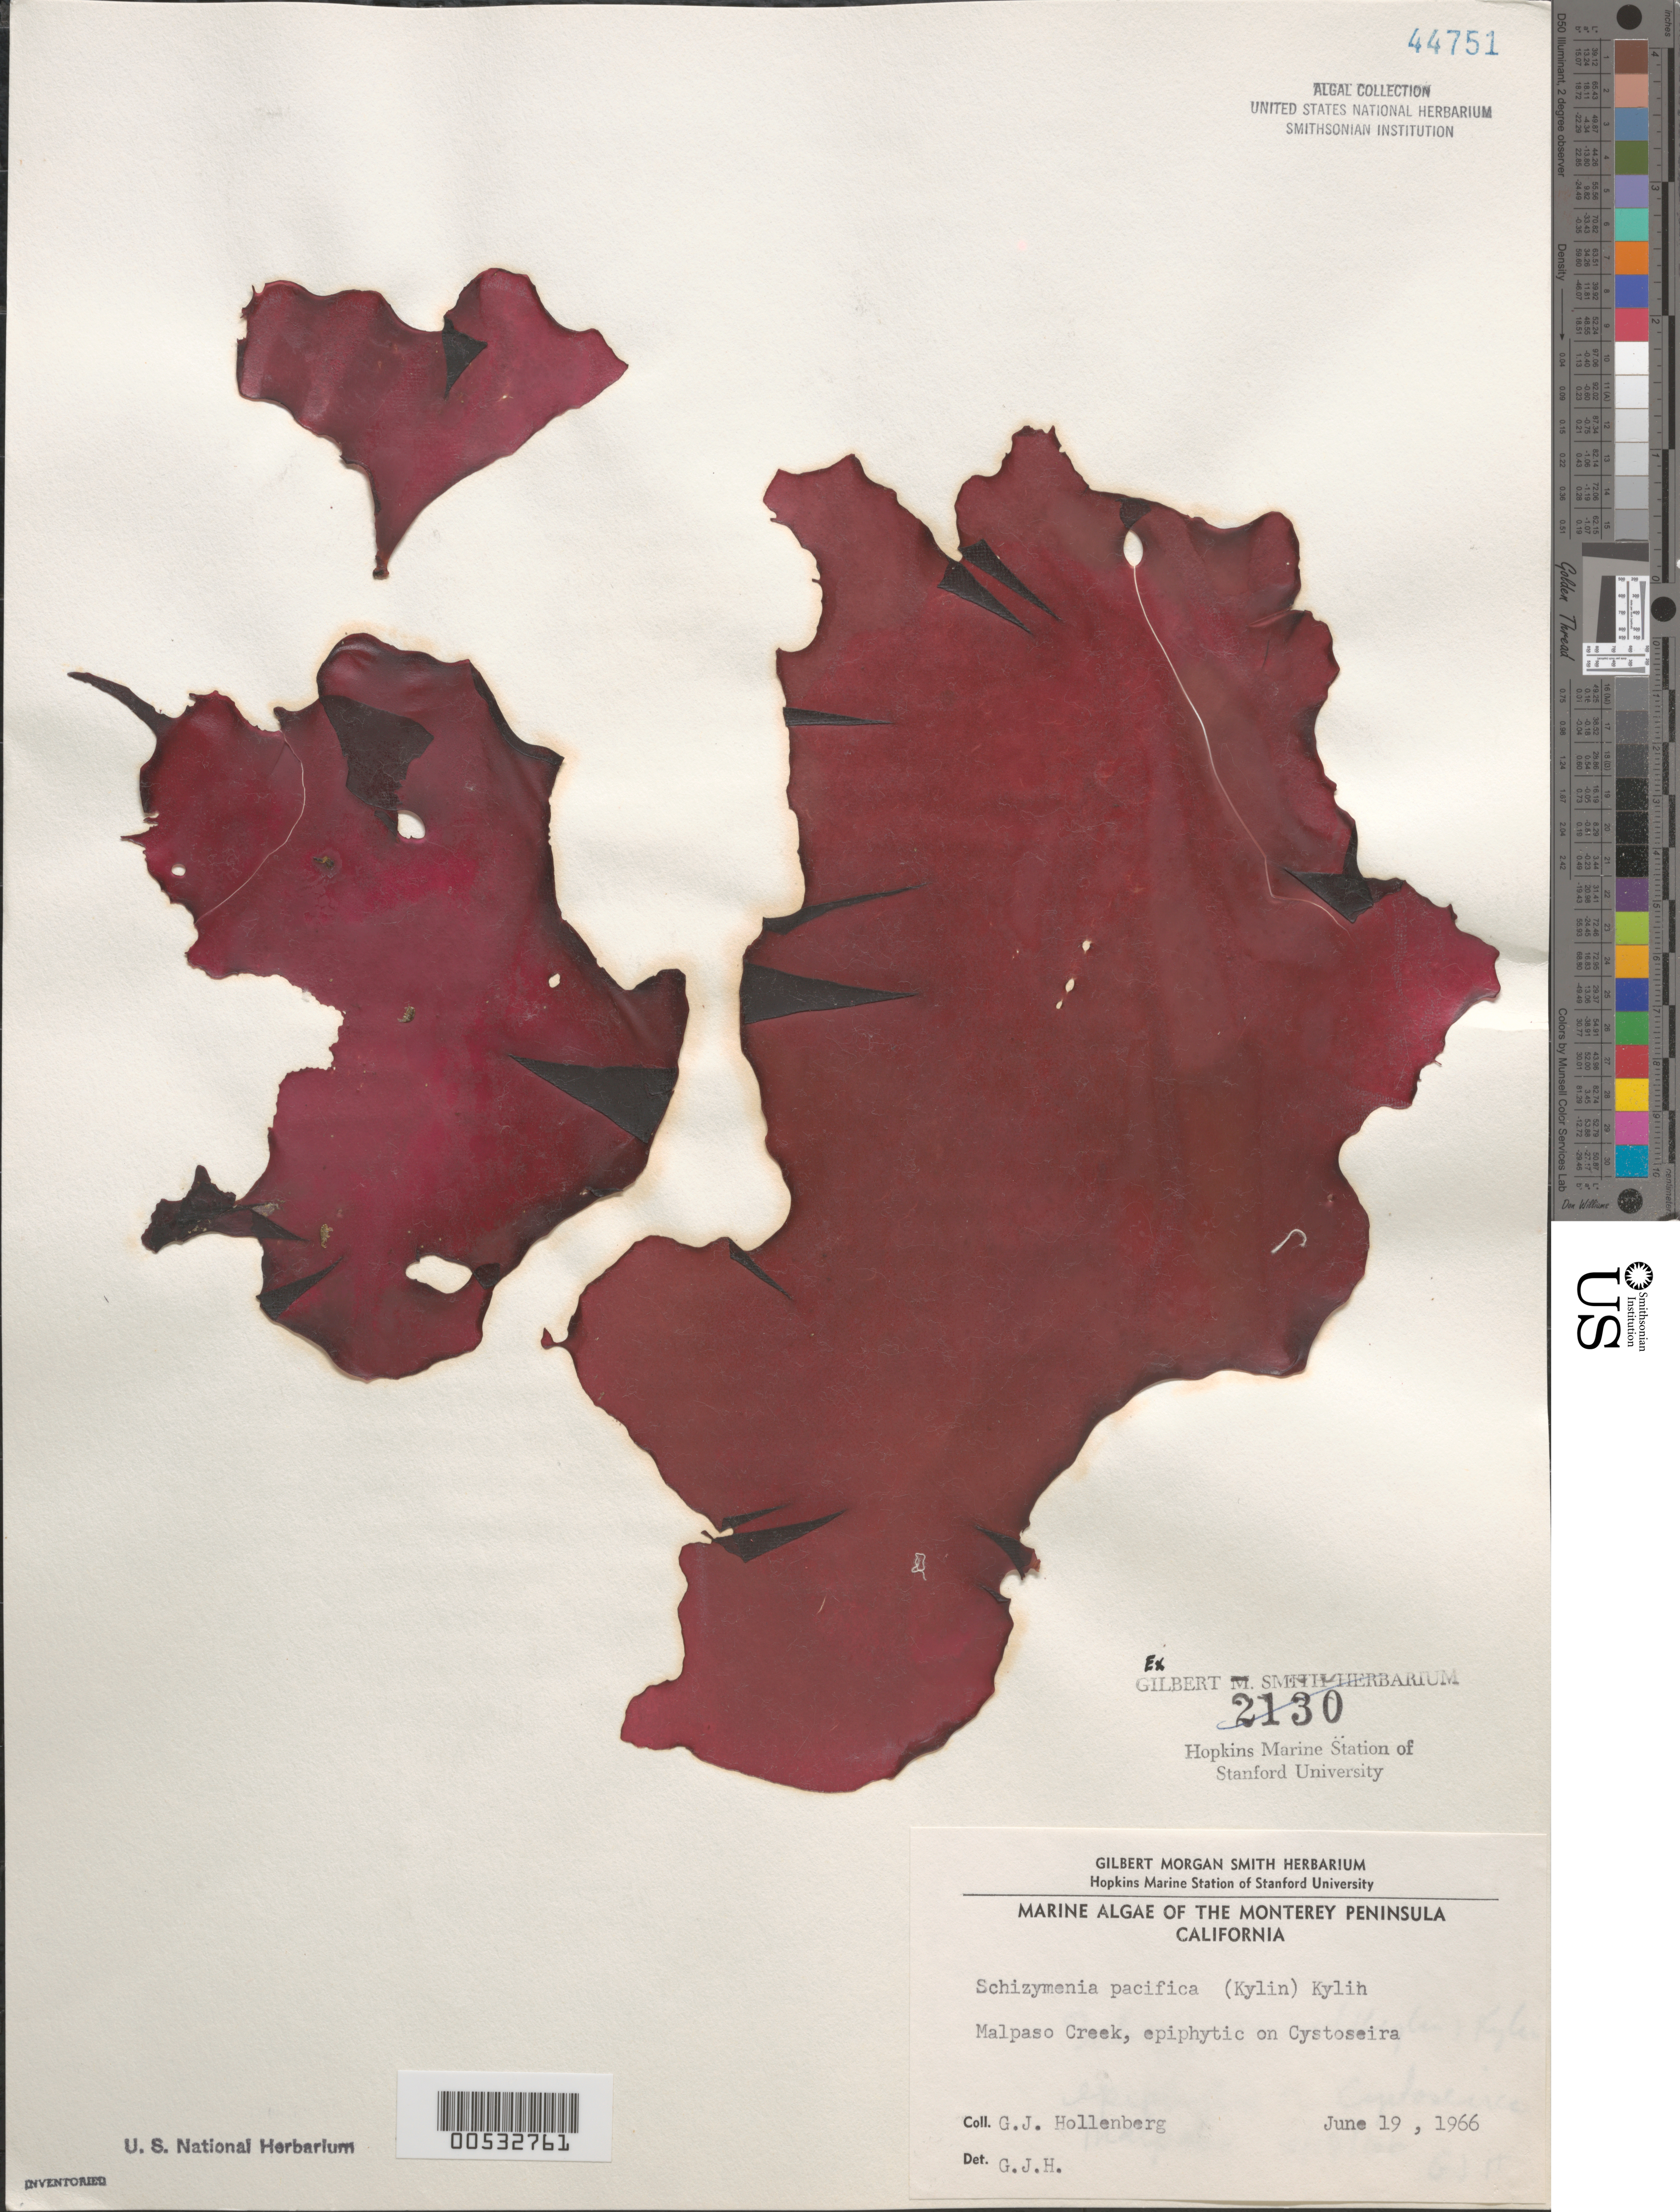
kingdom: Plantae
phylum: Rhodophyta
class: Florideophyceae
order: Nemastomatales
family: Schizymeniaceae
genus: Schizymenia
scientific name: Schizymenia pacifica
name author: (Kylin) Kylin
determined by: Hollenberg, George J.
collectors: G. Hollenberg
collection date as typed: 19 Jun 1966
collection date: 1966-06-19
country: United States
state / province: California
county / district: Monterey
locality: Malpaso Creek, Monterey Peninsula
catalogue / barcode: US 44751